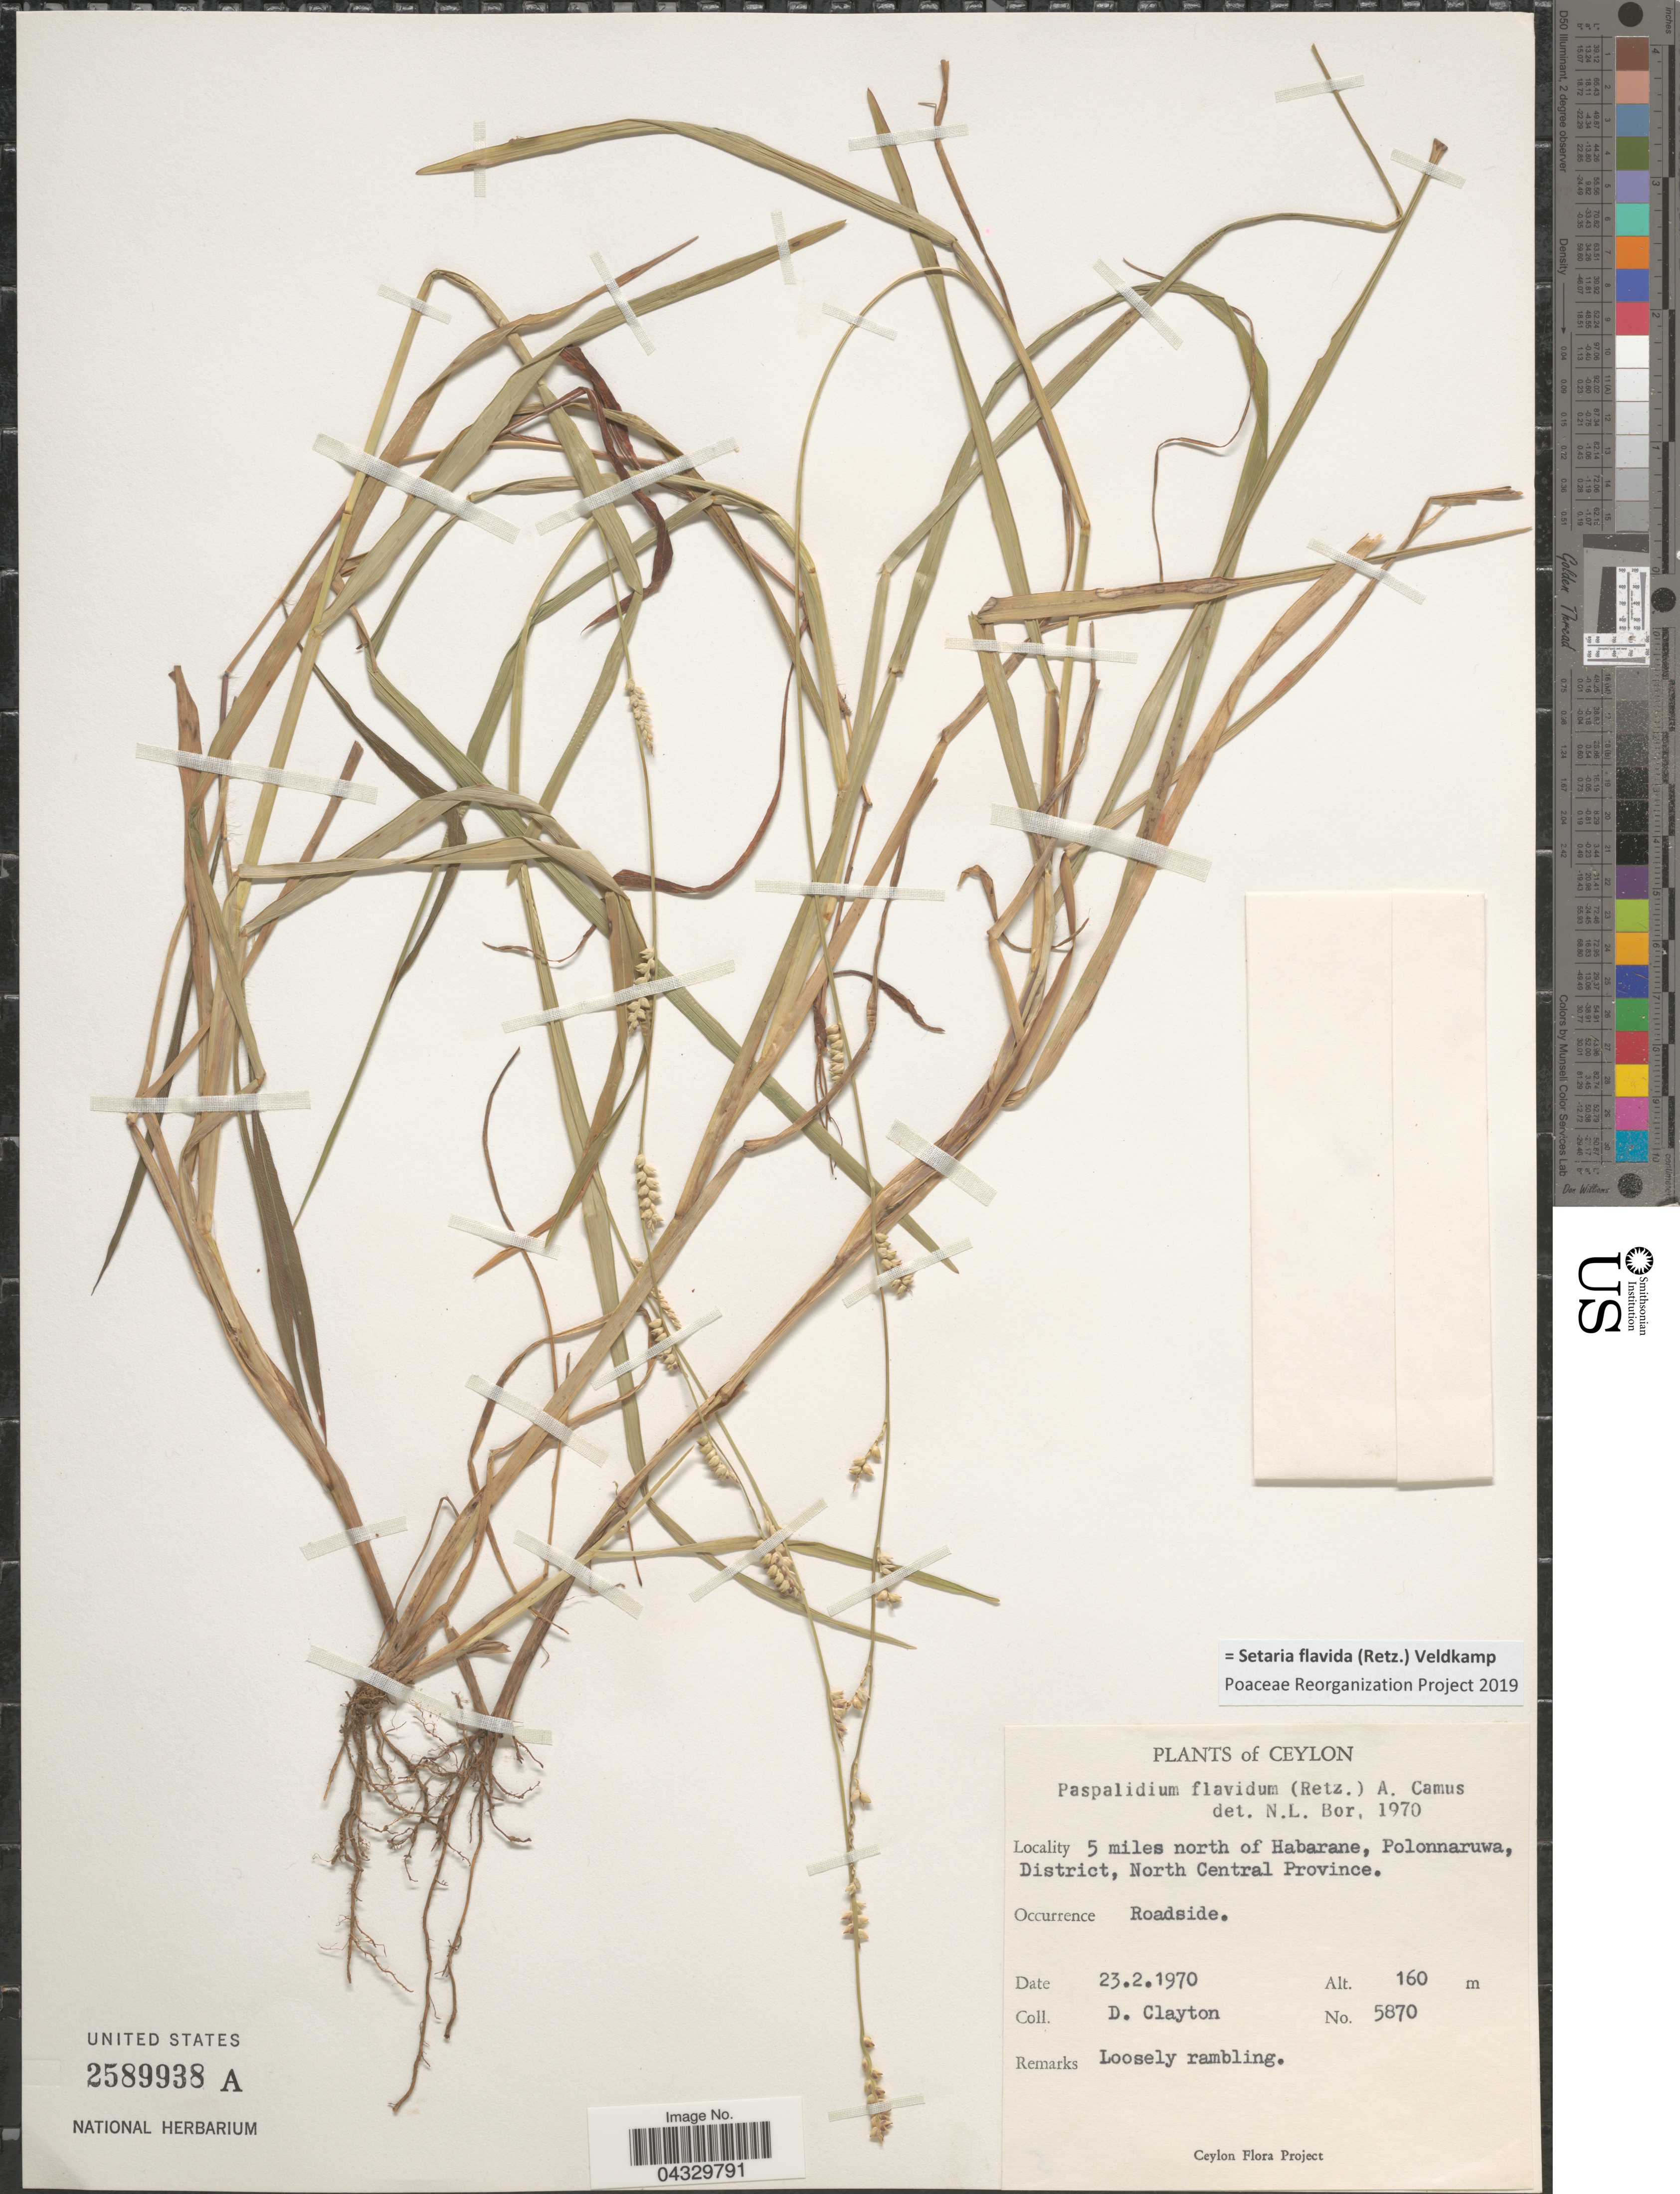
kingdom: Plantae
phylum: Tracheophyta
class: Liliopsida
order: Poales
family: Poaceae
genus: Setaria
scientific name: Setaria flavida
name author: (Retz.) Veldkamp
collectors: D. Clayton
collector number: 5870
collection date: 1970-02-23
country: Sri Lanka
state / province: North Central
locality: Ceylon. 5 miles north of Habarane, Polonnaruwa, District.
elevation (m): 160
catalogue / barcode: US 2589938A